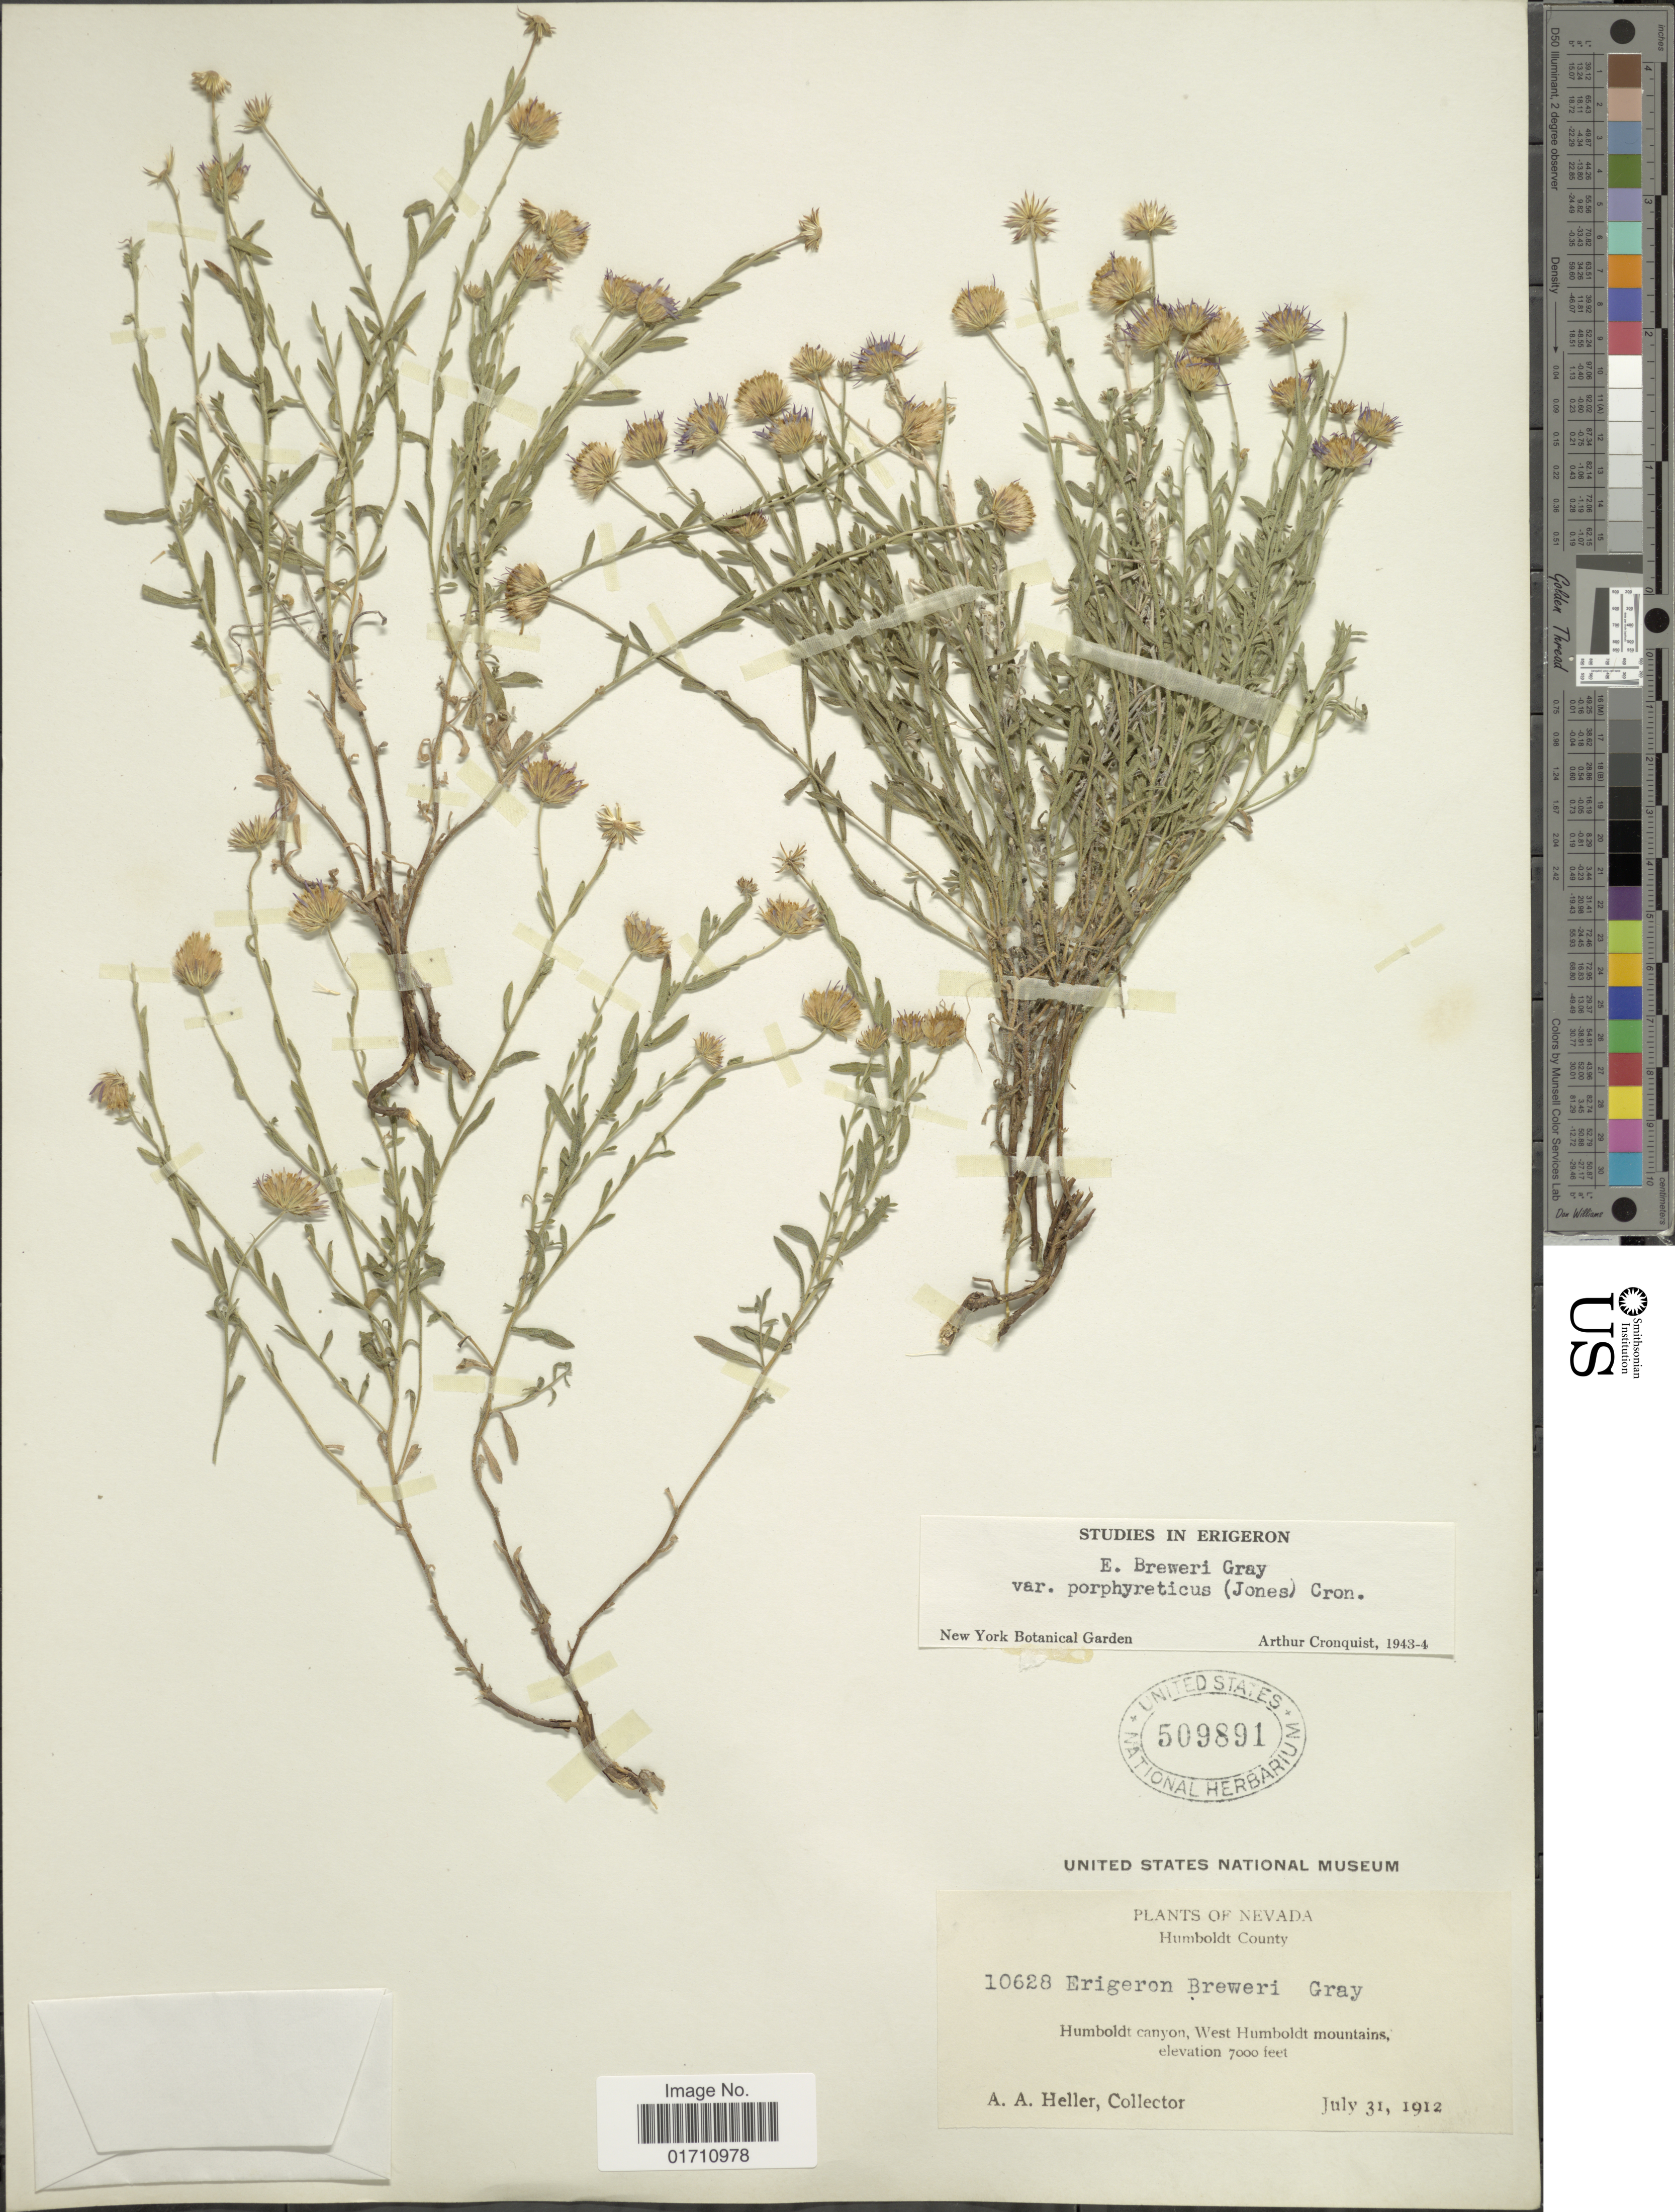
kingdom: Plantae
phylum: Tracheophyta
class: Magnoliopsida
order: Asterales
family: Asteraceae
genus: Erigeron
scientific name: Erigeron breweri var. porphyreticus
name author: (M.E. Jones) Cronq.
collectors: A. A. Heller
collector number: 10628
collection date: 1912-07-31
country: United States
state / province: Nevada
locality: Humboldt County, Humboldt canyon, West Humboldt mountains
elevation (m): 2134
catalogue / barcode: US 509891